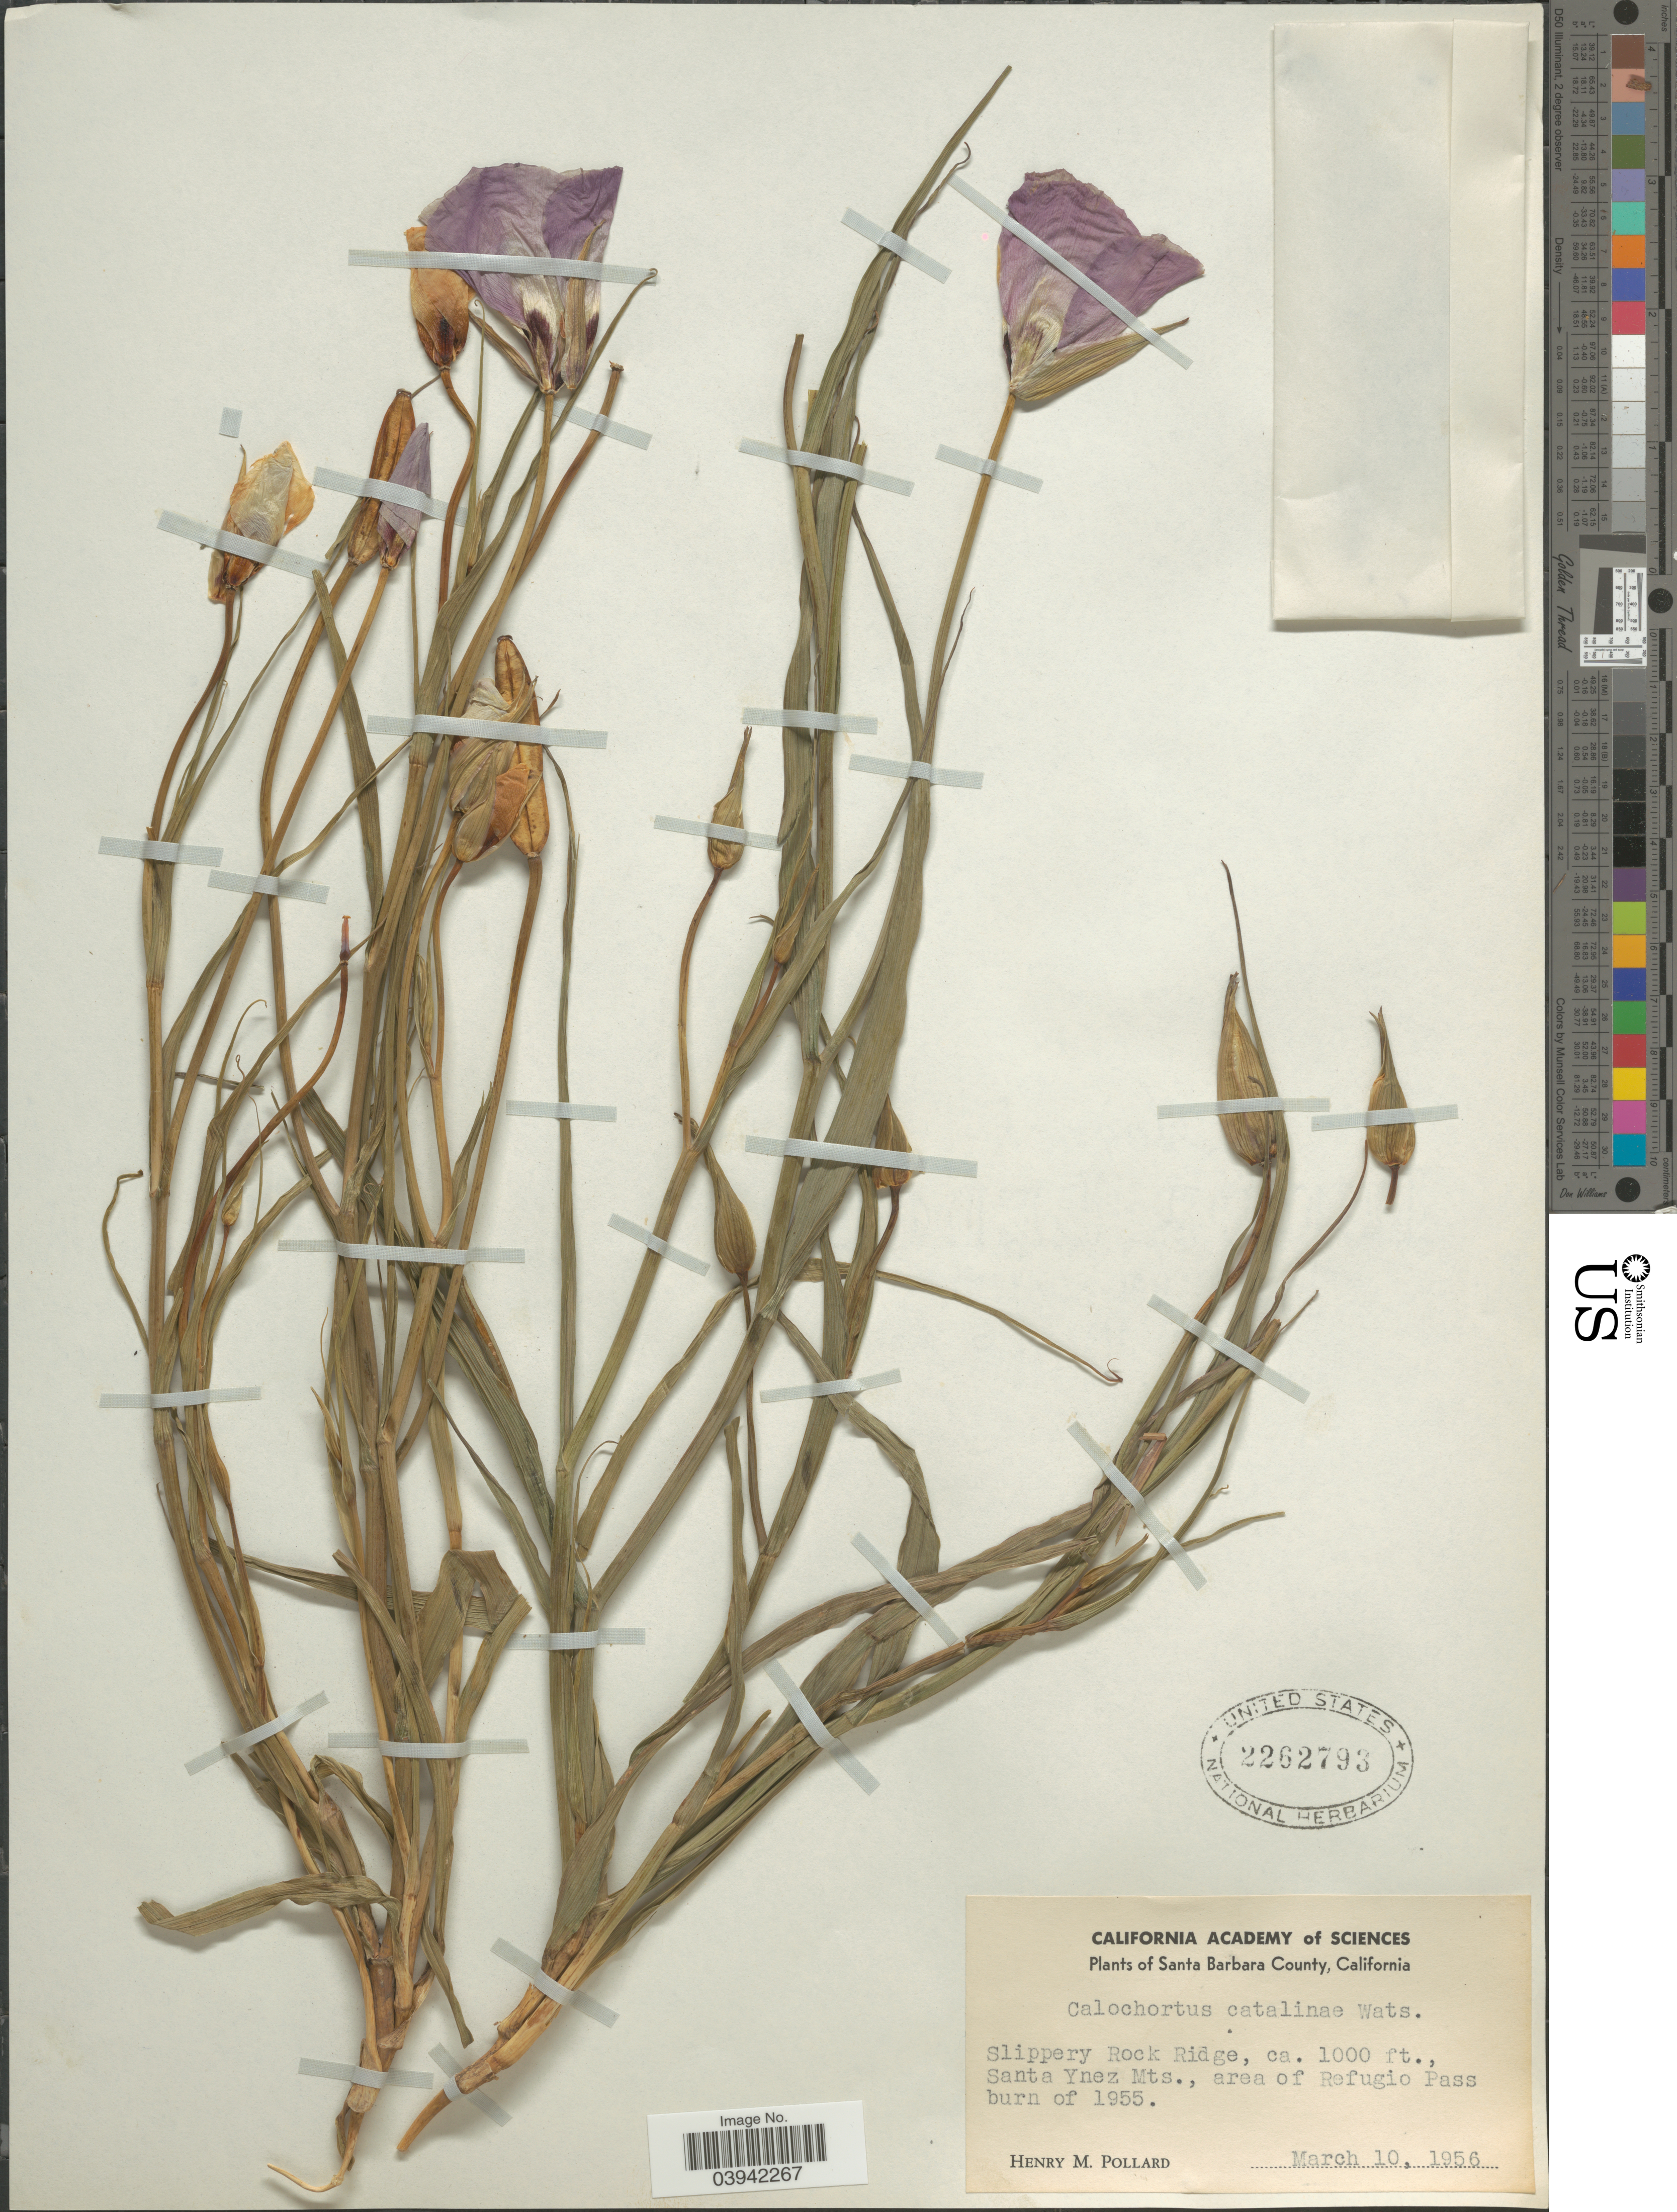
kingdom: Plantae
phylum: Tracheophyta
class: Liliopsida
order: Liliales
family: Liliaceae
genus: Calochortus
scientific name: Calochortus catalinae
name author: S. Watson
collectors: H. M. Pollard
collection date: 1956-03-10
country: United States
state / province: California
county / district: Santa Barbara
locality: Santa Barbara County. Slippery Rock Ridge, Santa Ynez Mts., area of Refugio Pass burn of 1955.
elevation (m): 305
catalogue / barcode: US 2262793